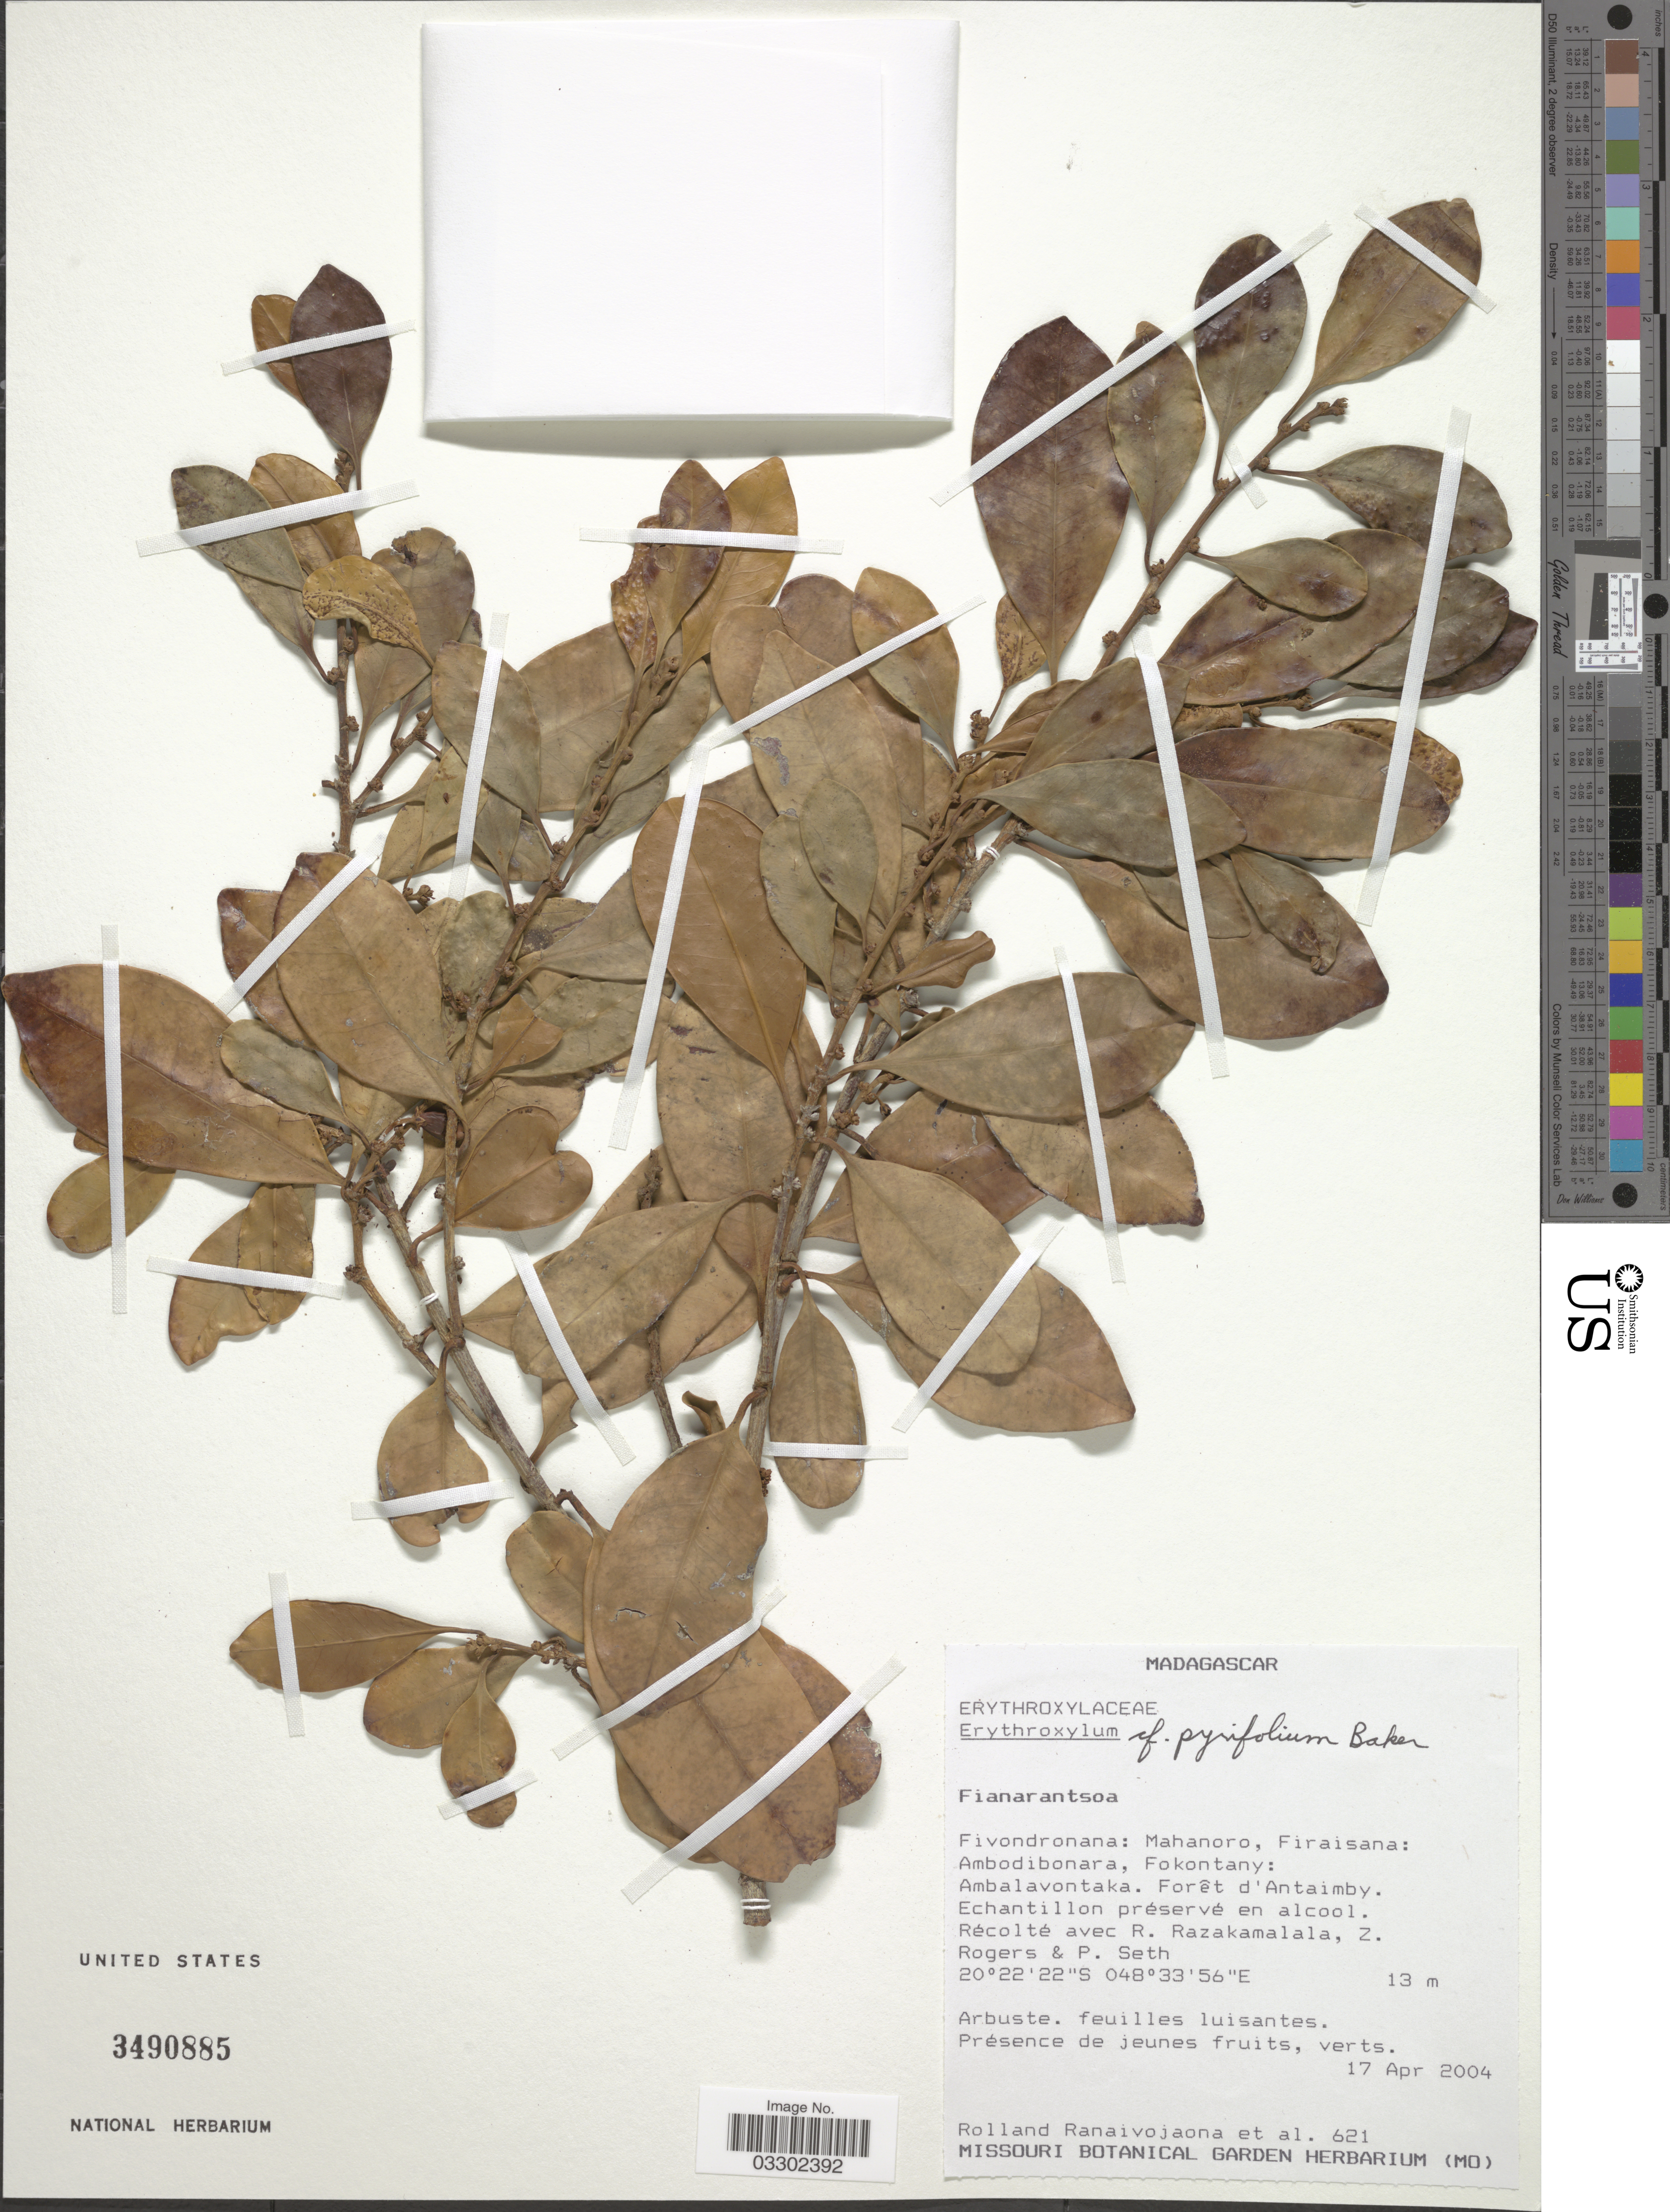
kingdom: Plantae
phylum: Tracheophyta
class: Magnoliopsida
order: Malpighiales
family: Erythroxylaceae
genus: Erythroxylum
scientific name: Erythroxylum pyrifolium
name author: Baker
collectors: R. Ranaivojaona, R. Razakamalala, Z. S. Rogers & P. Seth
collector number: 621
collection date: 2004-04-17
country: Madagascar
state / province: Atsinanana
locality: Fivondronana: Mahanoro, Firaisana: Ambodibonara, Fokontanty: Ambalavontaka. Forêt d'Antaimby.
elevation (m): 13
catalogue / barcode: US 3490885